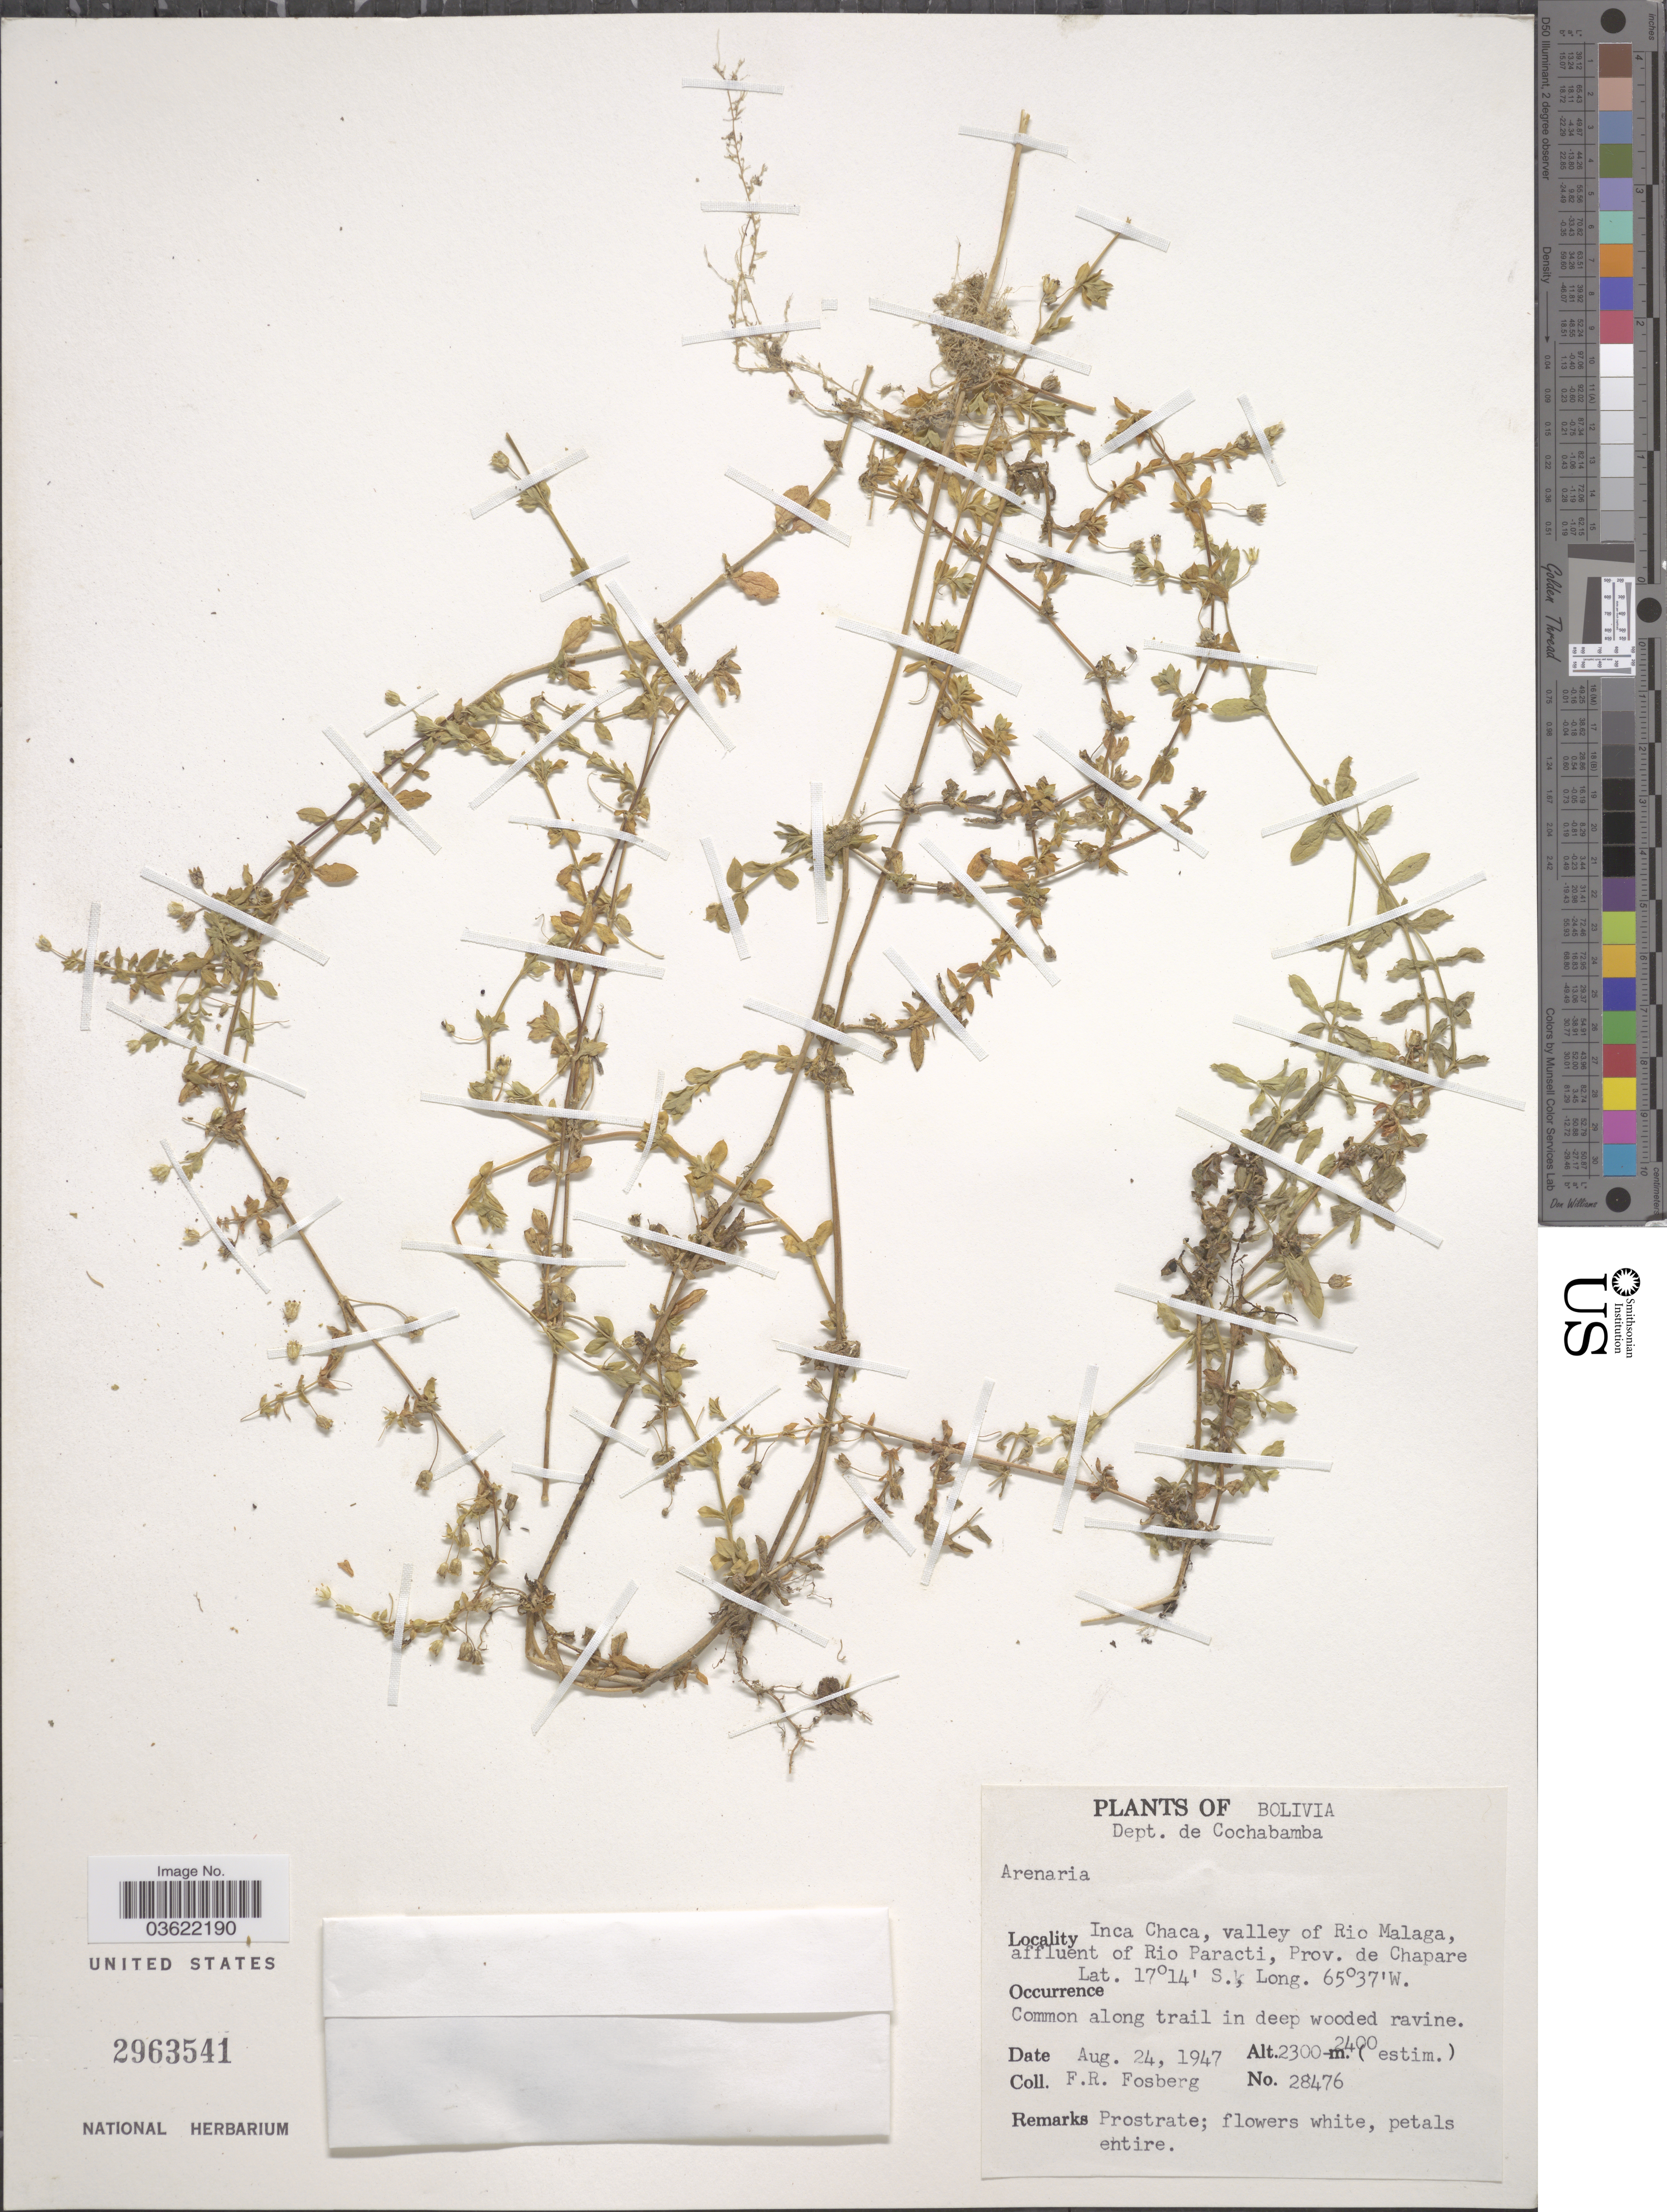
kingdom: Plantae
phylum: Tracheophyta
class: Magnoliopsida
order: Caryophyllales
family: Caryophyllaceae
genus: Arenaria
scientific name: Arenaria sp.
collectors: F. R. Fosberg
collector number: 28476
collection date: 1947-08-24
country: Bolivia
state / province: Cochabamba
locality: Dept. de Cochabamba. Inca Chaca, valley of Rio Malaga, affluent of Rio Paracti, Prov. de Chapare.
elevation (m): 2300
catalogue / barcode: US 2963541